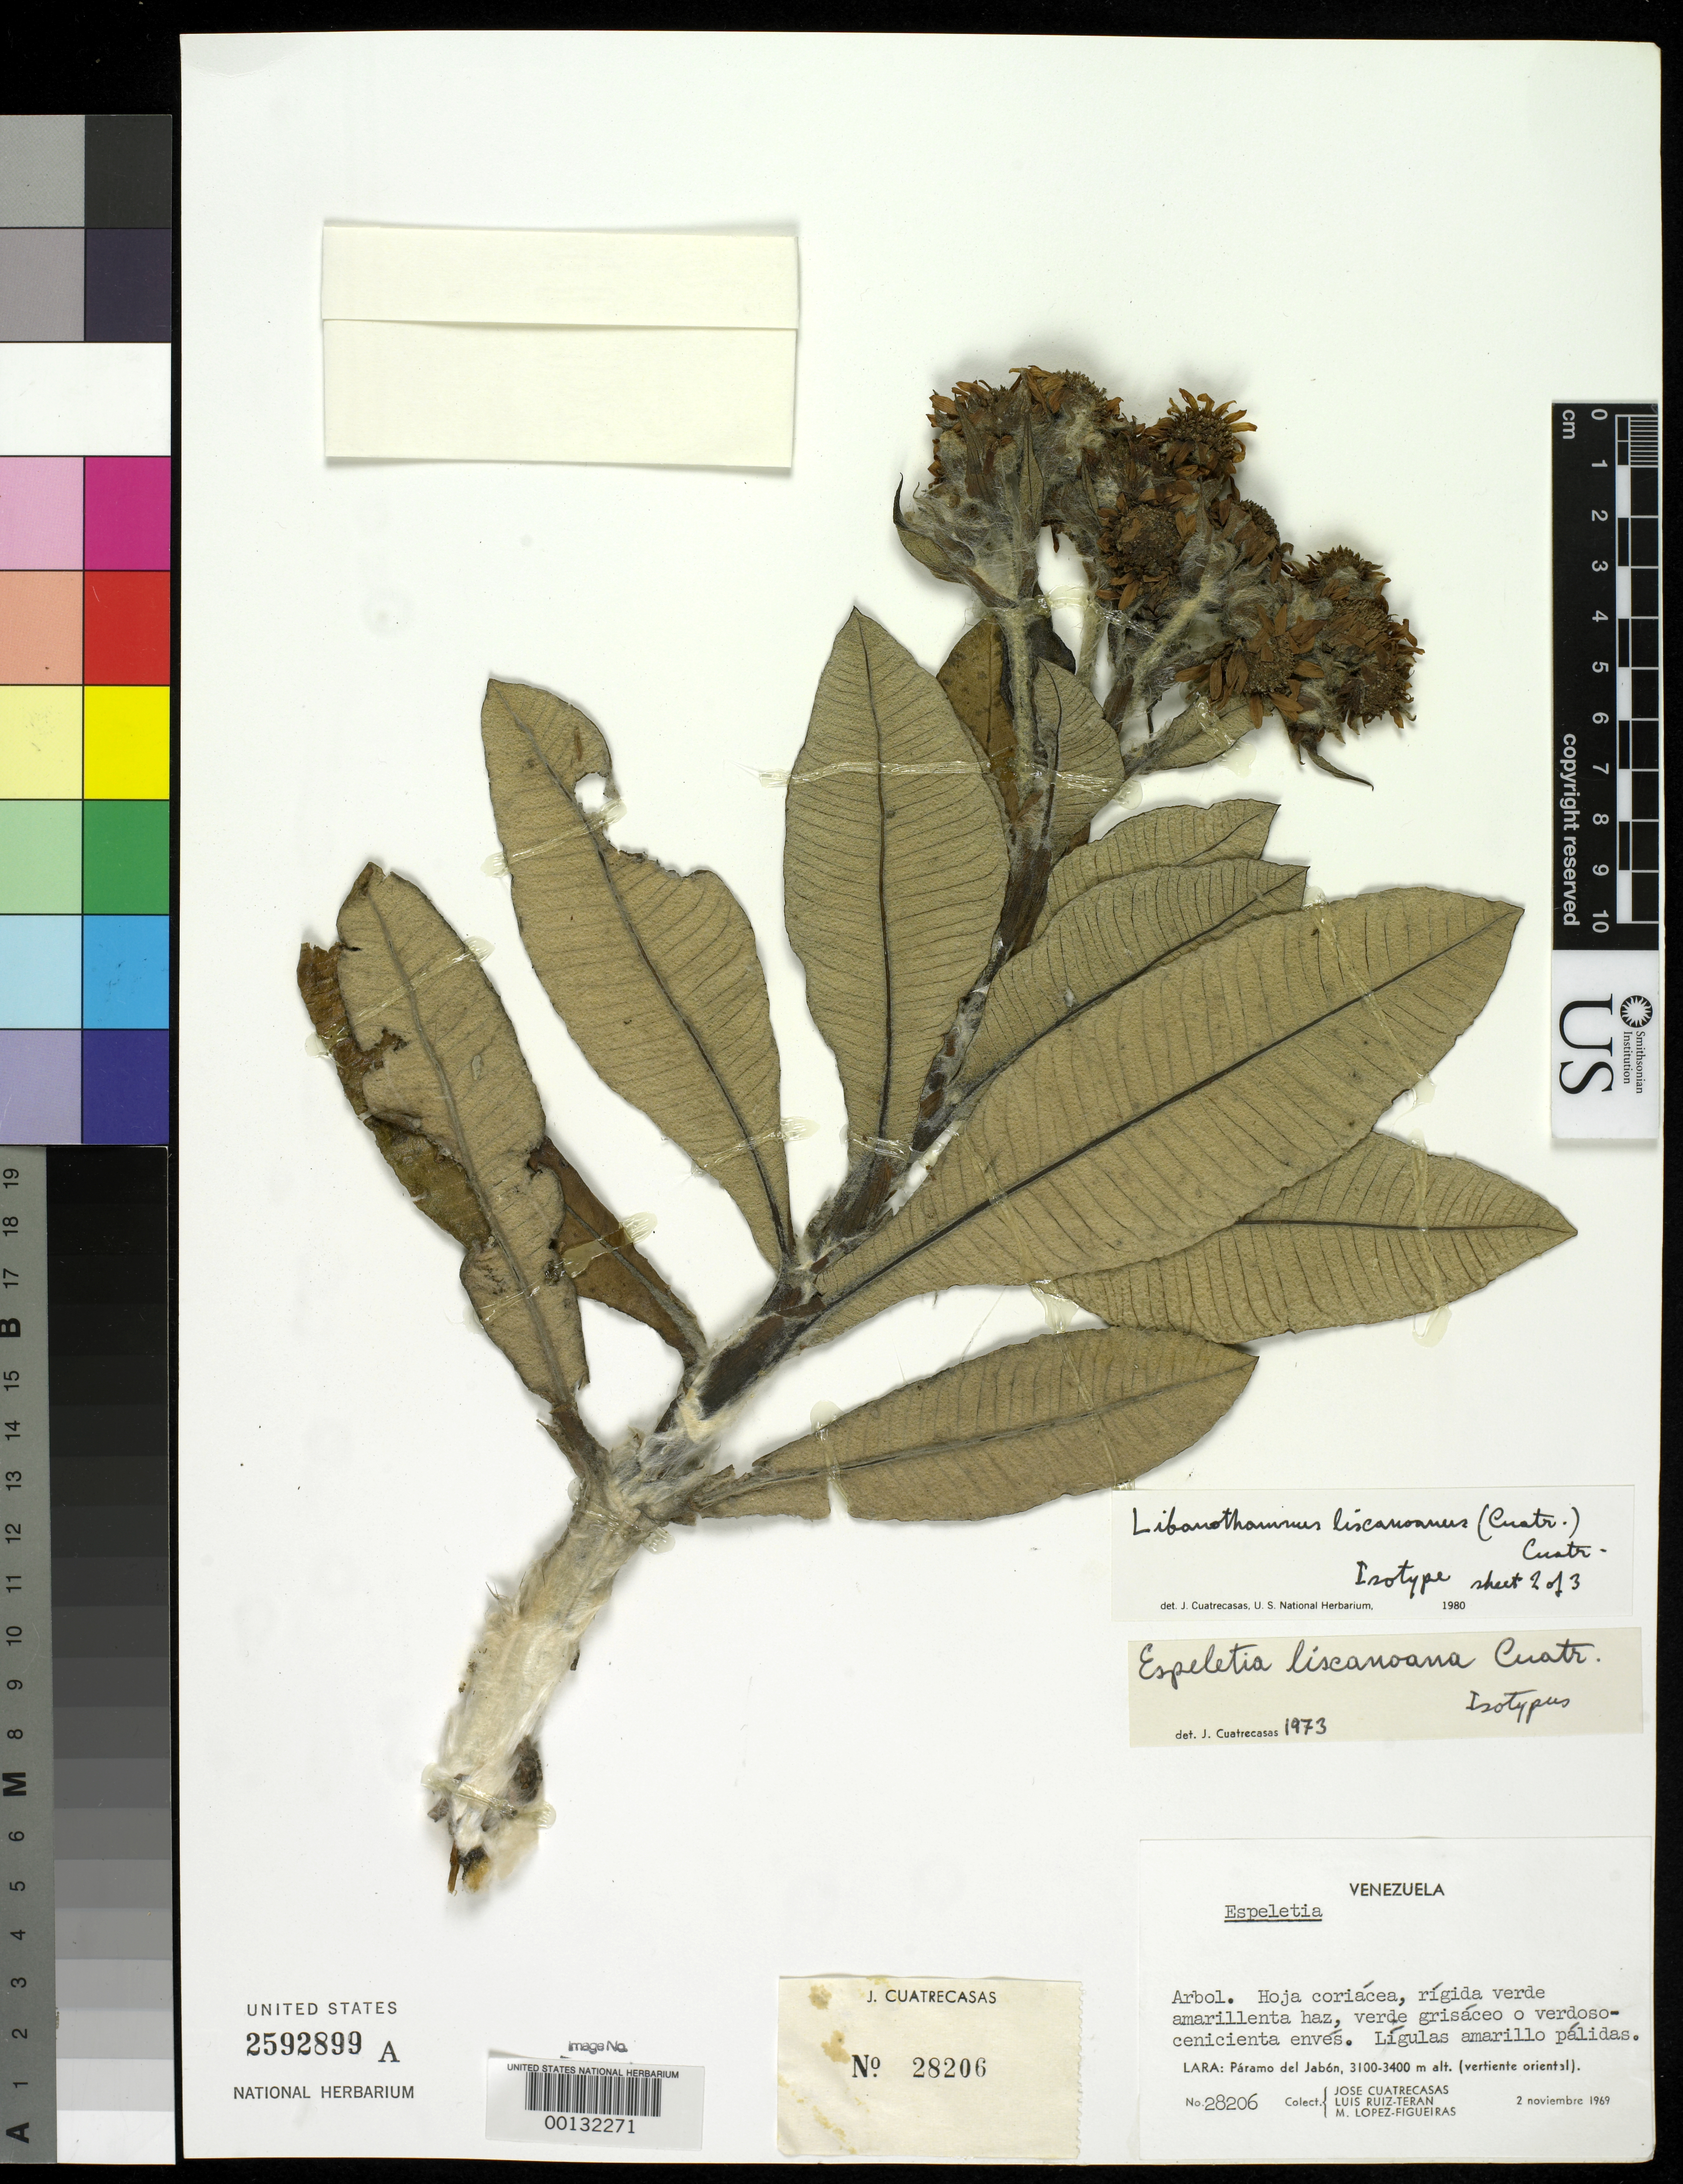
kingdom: Plantae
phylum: Tracheophyta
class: Magnoliopsida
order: Asterales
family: Asteraceae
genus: Espeletia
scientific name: Espeletia liscanoana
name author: Cuatrec.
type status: Isotype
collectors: J. Cuatrecasas, L. E. Ruíz-Terán & M. López Figueiras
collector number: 28206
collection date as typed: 02 Nov 1969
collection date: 1969-11-02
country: Venezuela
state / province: Lara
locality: Páramo del Jabon, vertiente oriental. [Páramo del Jabon, E slope].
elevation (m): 3100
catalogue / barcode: US 2592899A